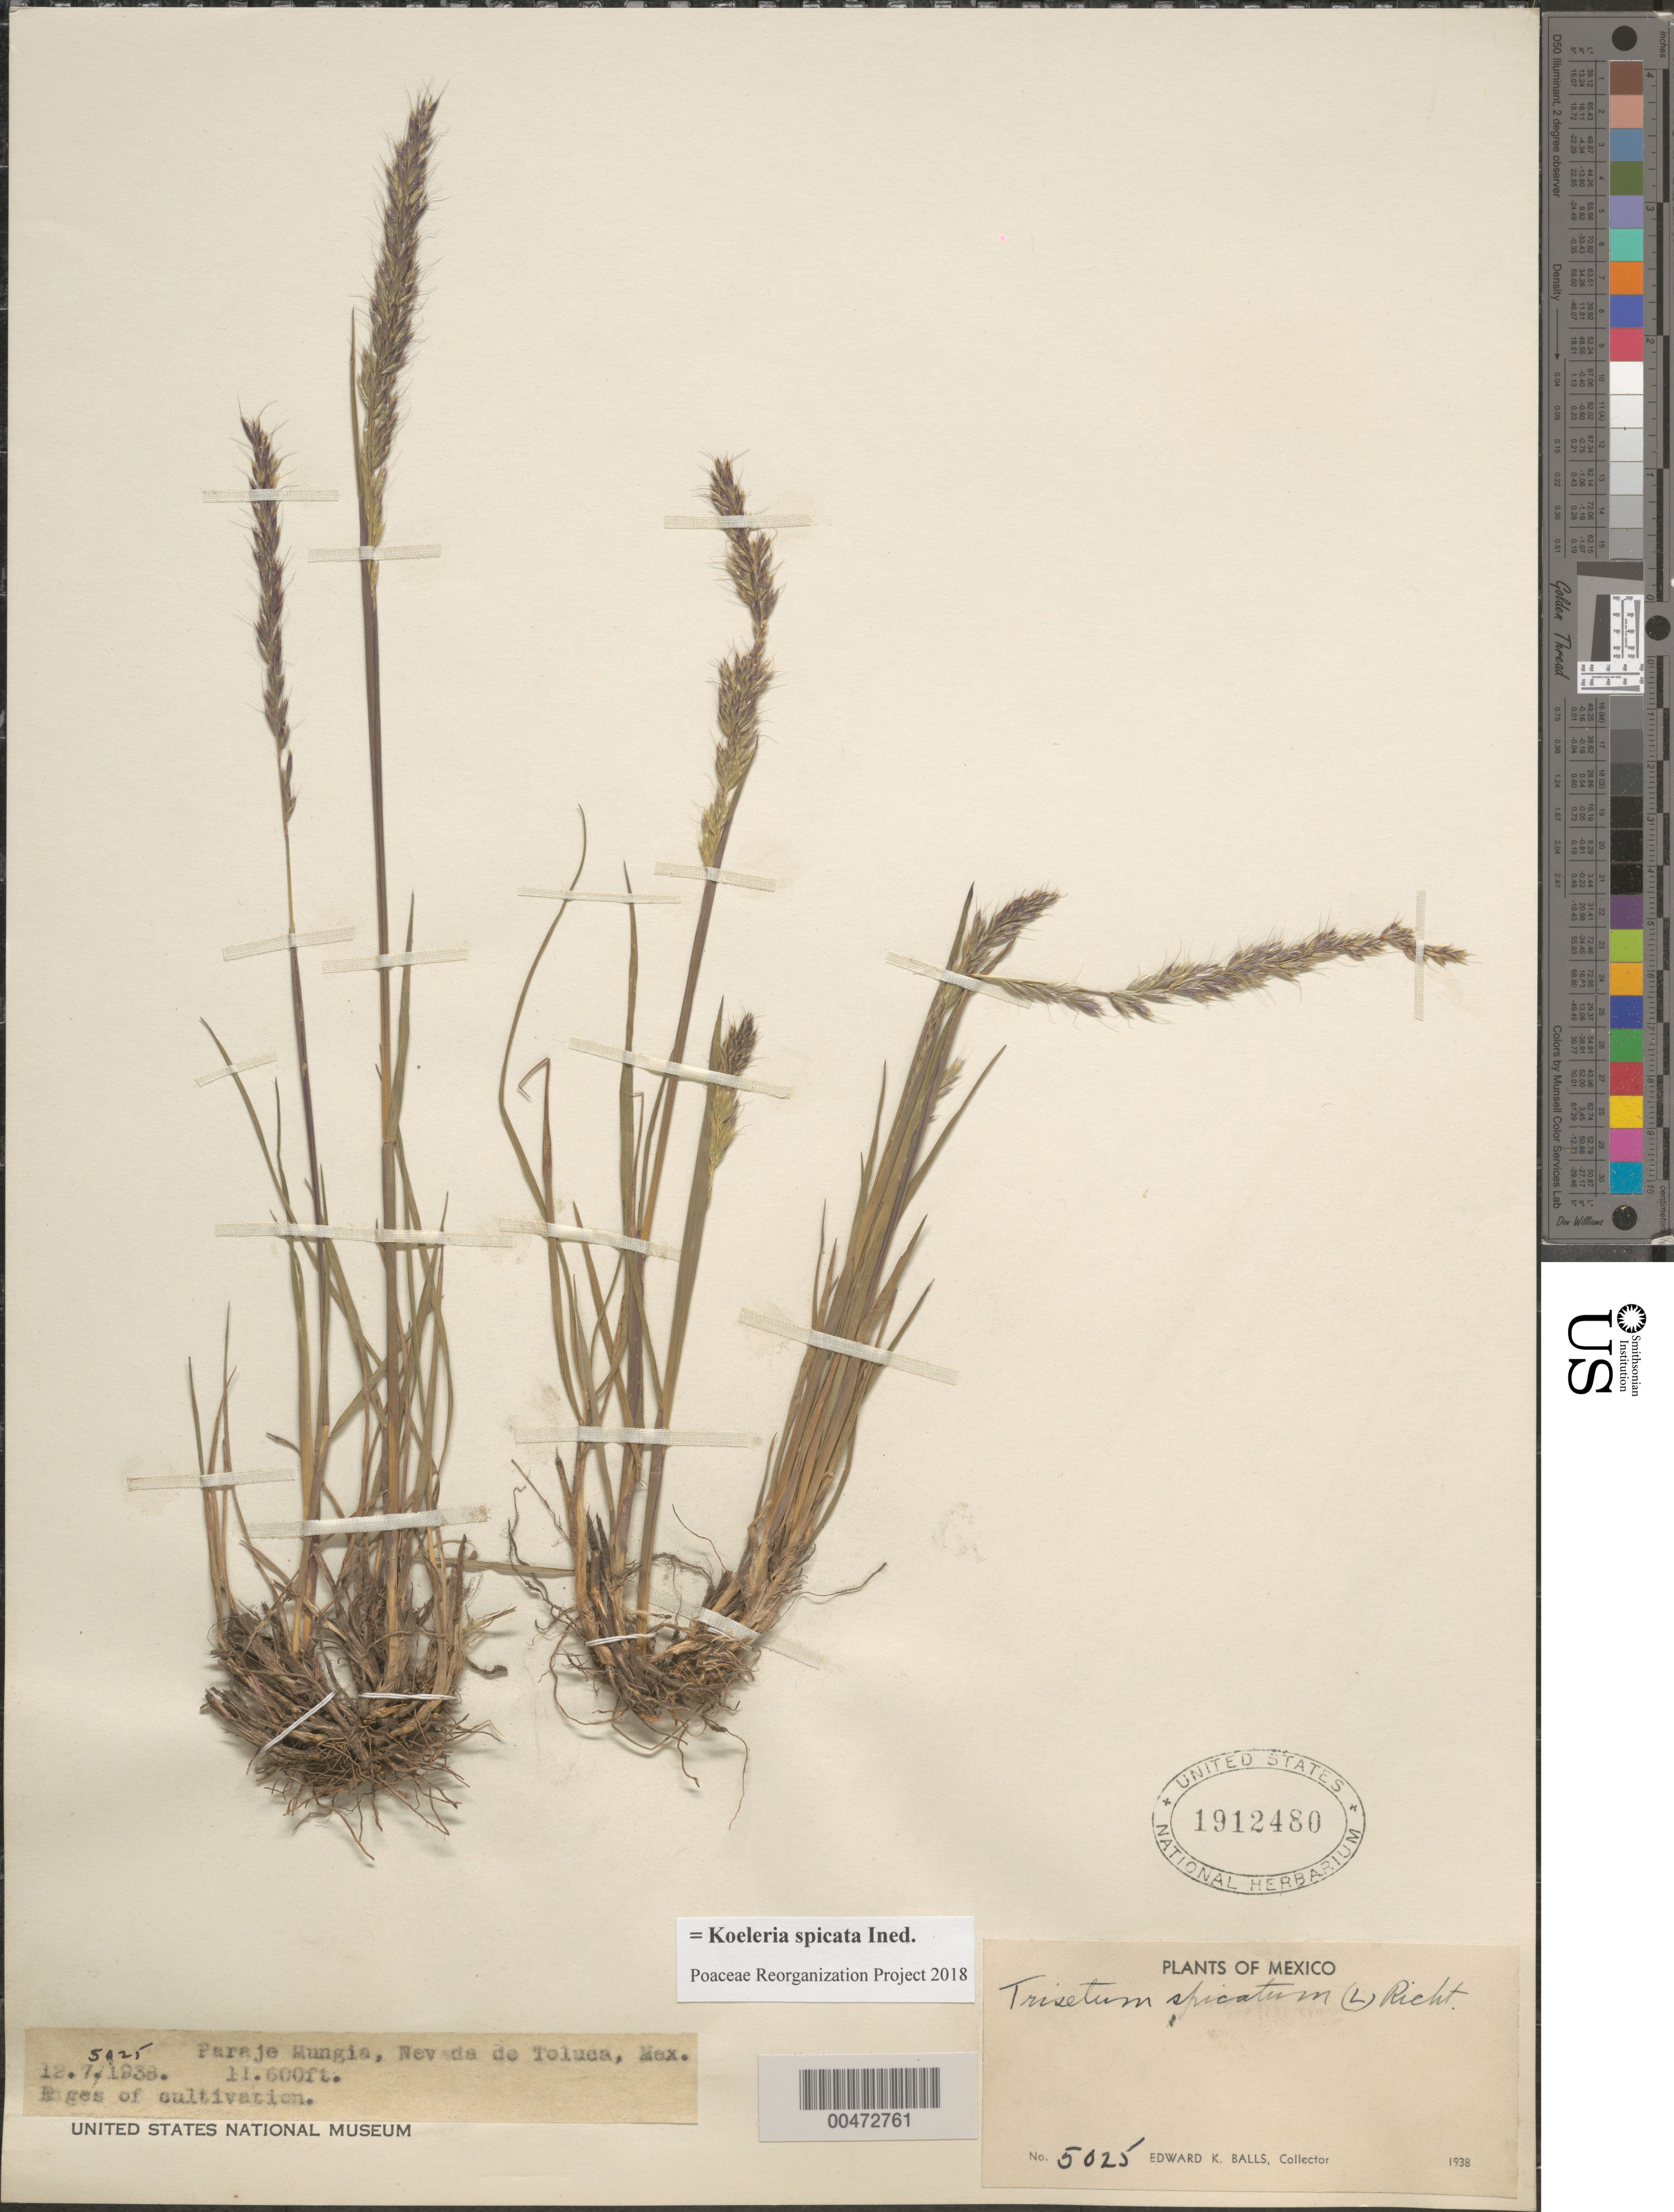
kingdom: Plantae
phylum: Tracheophyta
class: Liliopsida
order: Poales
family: Poaceae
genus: Koeleria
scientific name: Koeleria spicata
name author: (L.) Barberá et al.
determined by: Poaceae Reorganization Project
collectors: E. K. Balls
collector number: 5025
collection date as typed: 12 Jul 1938 or 7 Dec 1938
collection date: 1938-07-12 or 1938-12-07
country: Mexico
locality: Paraje Mungia, Nevada de Toluca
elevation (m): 3536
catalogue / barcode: US 1912480